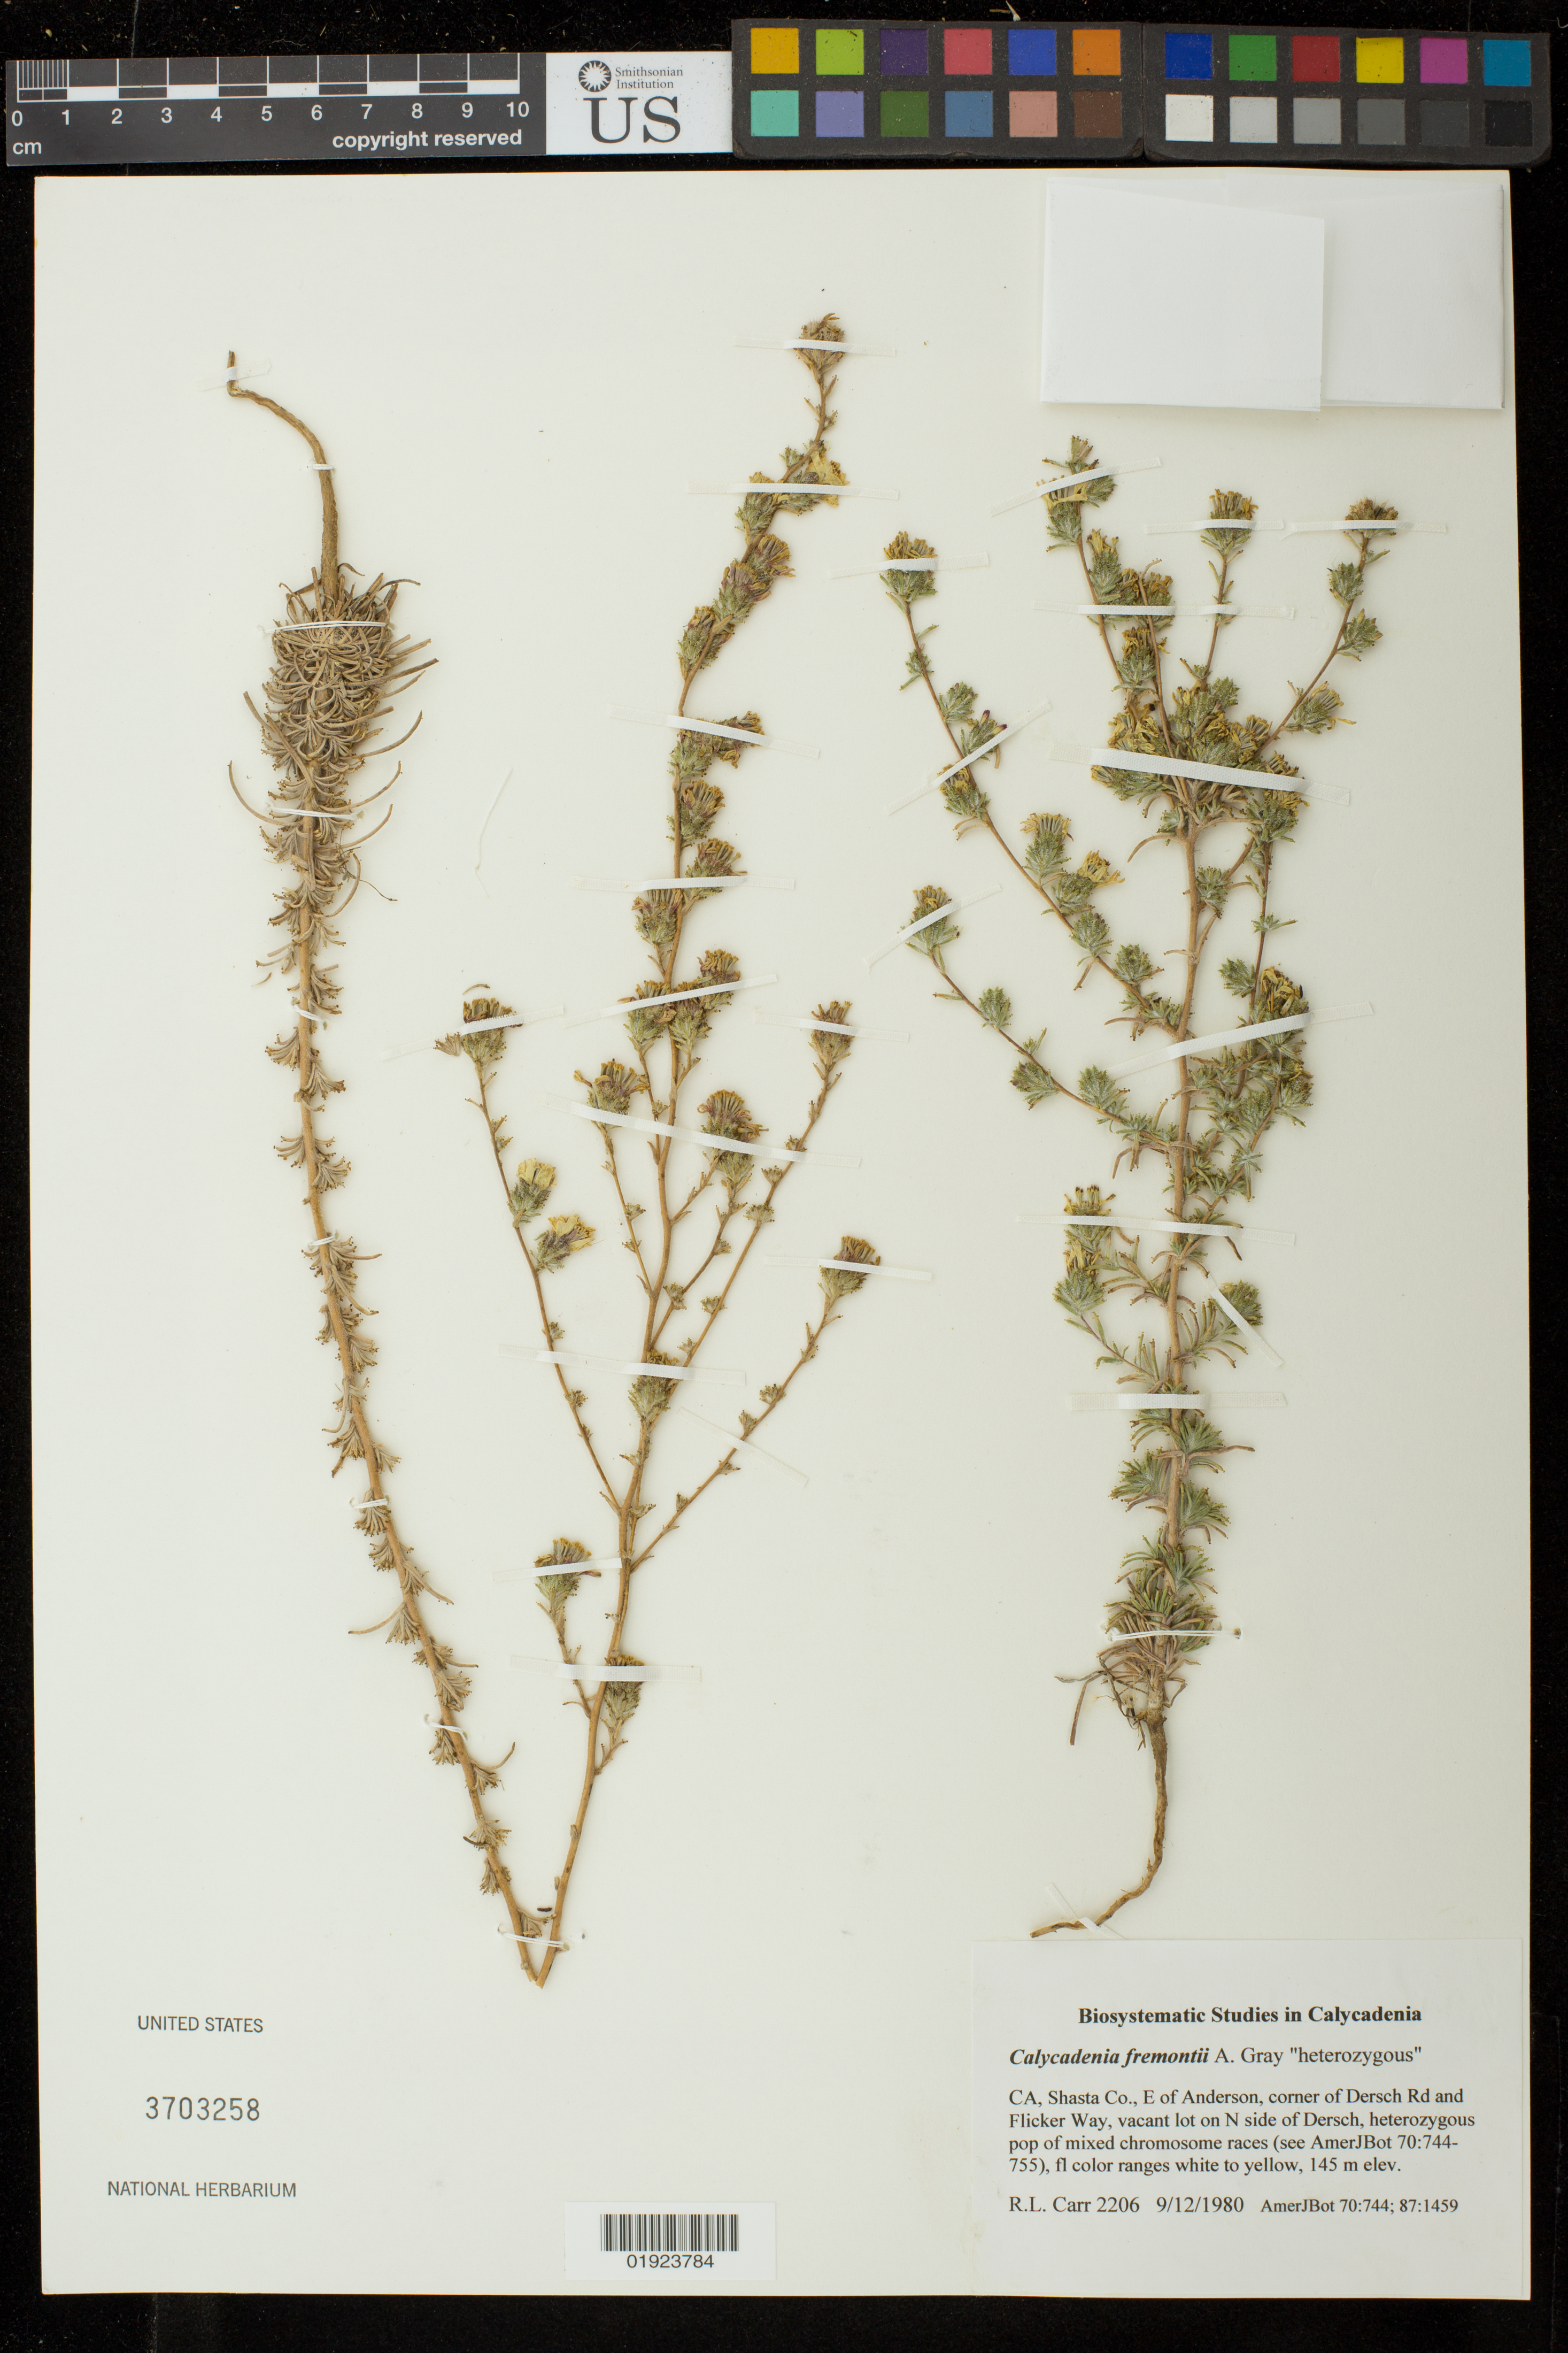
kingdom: Plantae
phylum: Tracheophyta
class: Magnoliopsida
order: Asterales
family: Asteraceae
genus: Calycadenia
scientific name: Calycadenia fremontii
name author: A. Gray in Emory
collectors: R. Carr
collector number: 2206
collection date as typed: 9/12/1980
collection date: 1980-09-12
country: United States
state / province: California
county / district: Shasta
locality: E of Anderson, corner of Dersch Rd and Flicker Way, vacant lot on N side of Dersch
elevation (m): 145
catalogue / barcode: US 3703258